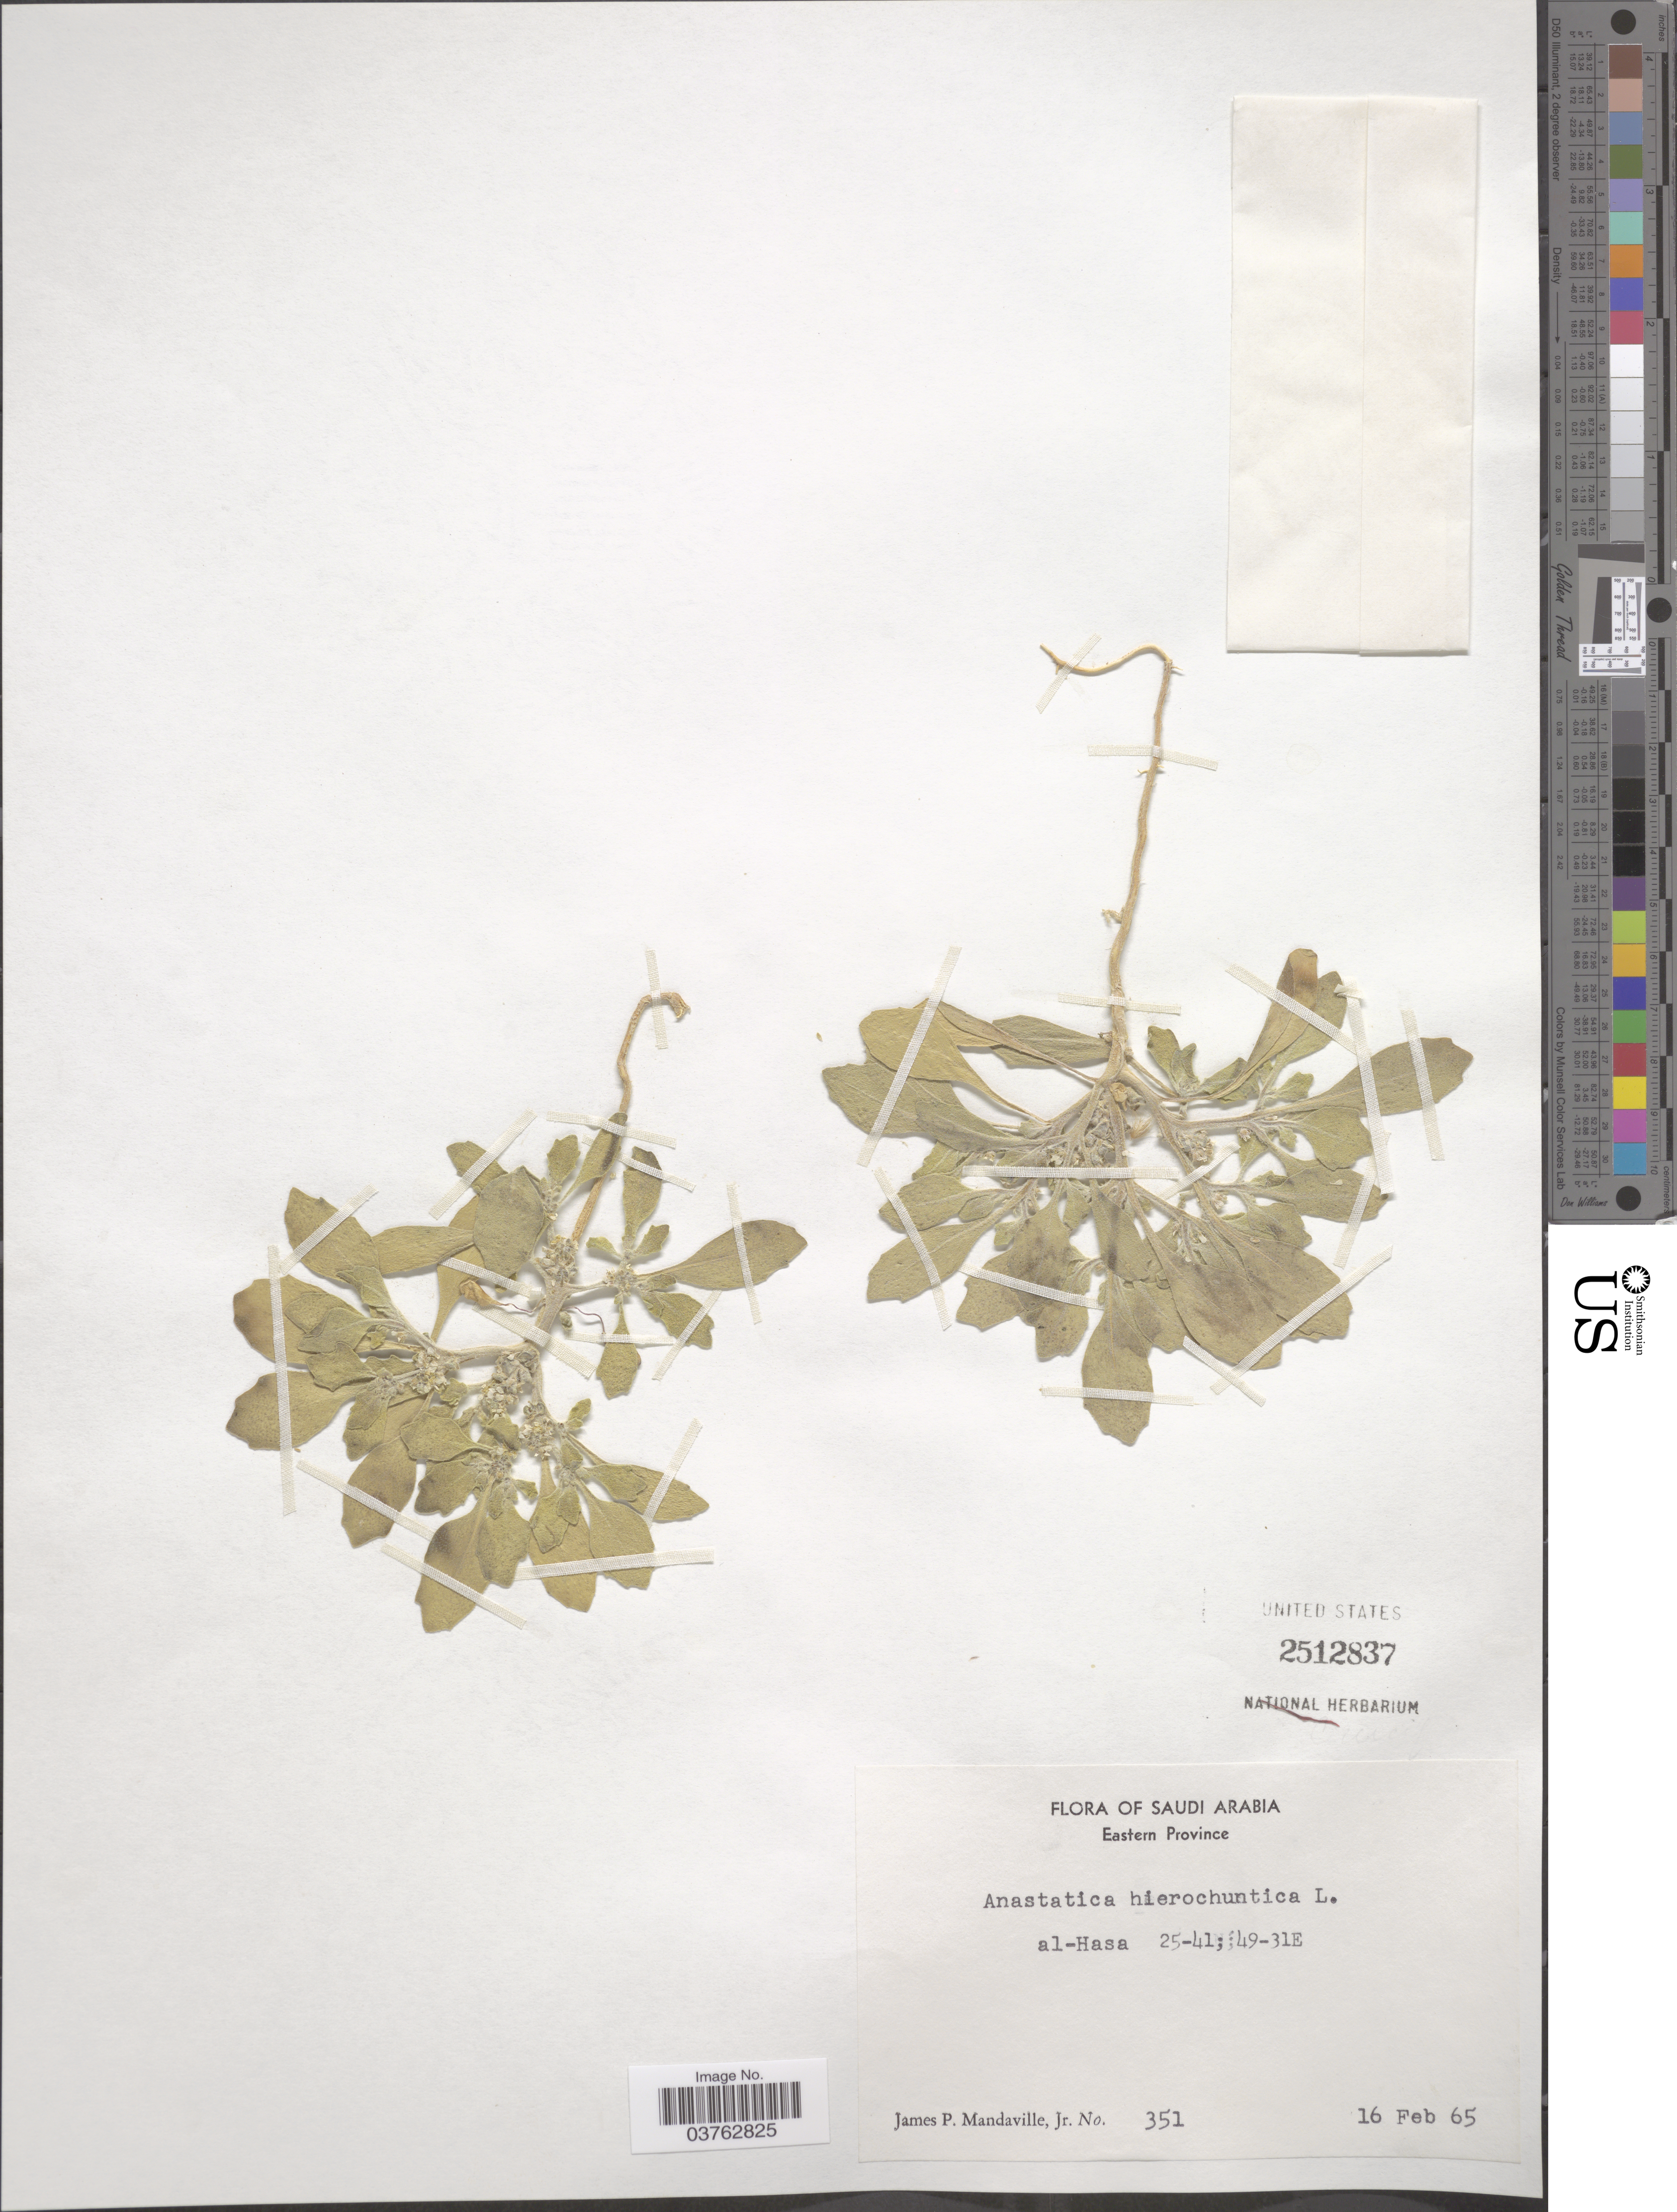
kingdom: Plantae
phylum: Tracheophyta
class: Magnoliopsida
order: Brassicales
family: Brassicaceae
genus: Anastatica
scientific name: Anastatica hierochuntica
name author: L.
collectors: J. Mandaville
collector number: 351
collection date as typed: Transcribed d/m/y: 16/2/65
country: Saudi Arabia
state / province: Ash Sharqiyah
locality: Eastern Province. Al-Hasa.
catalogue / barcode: US 2512837